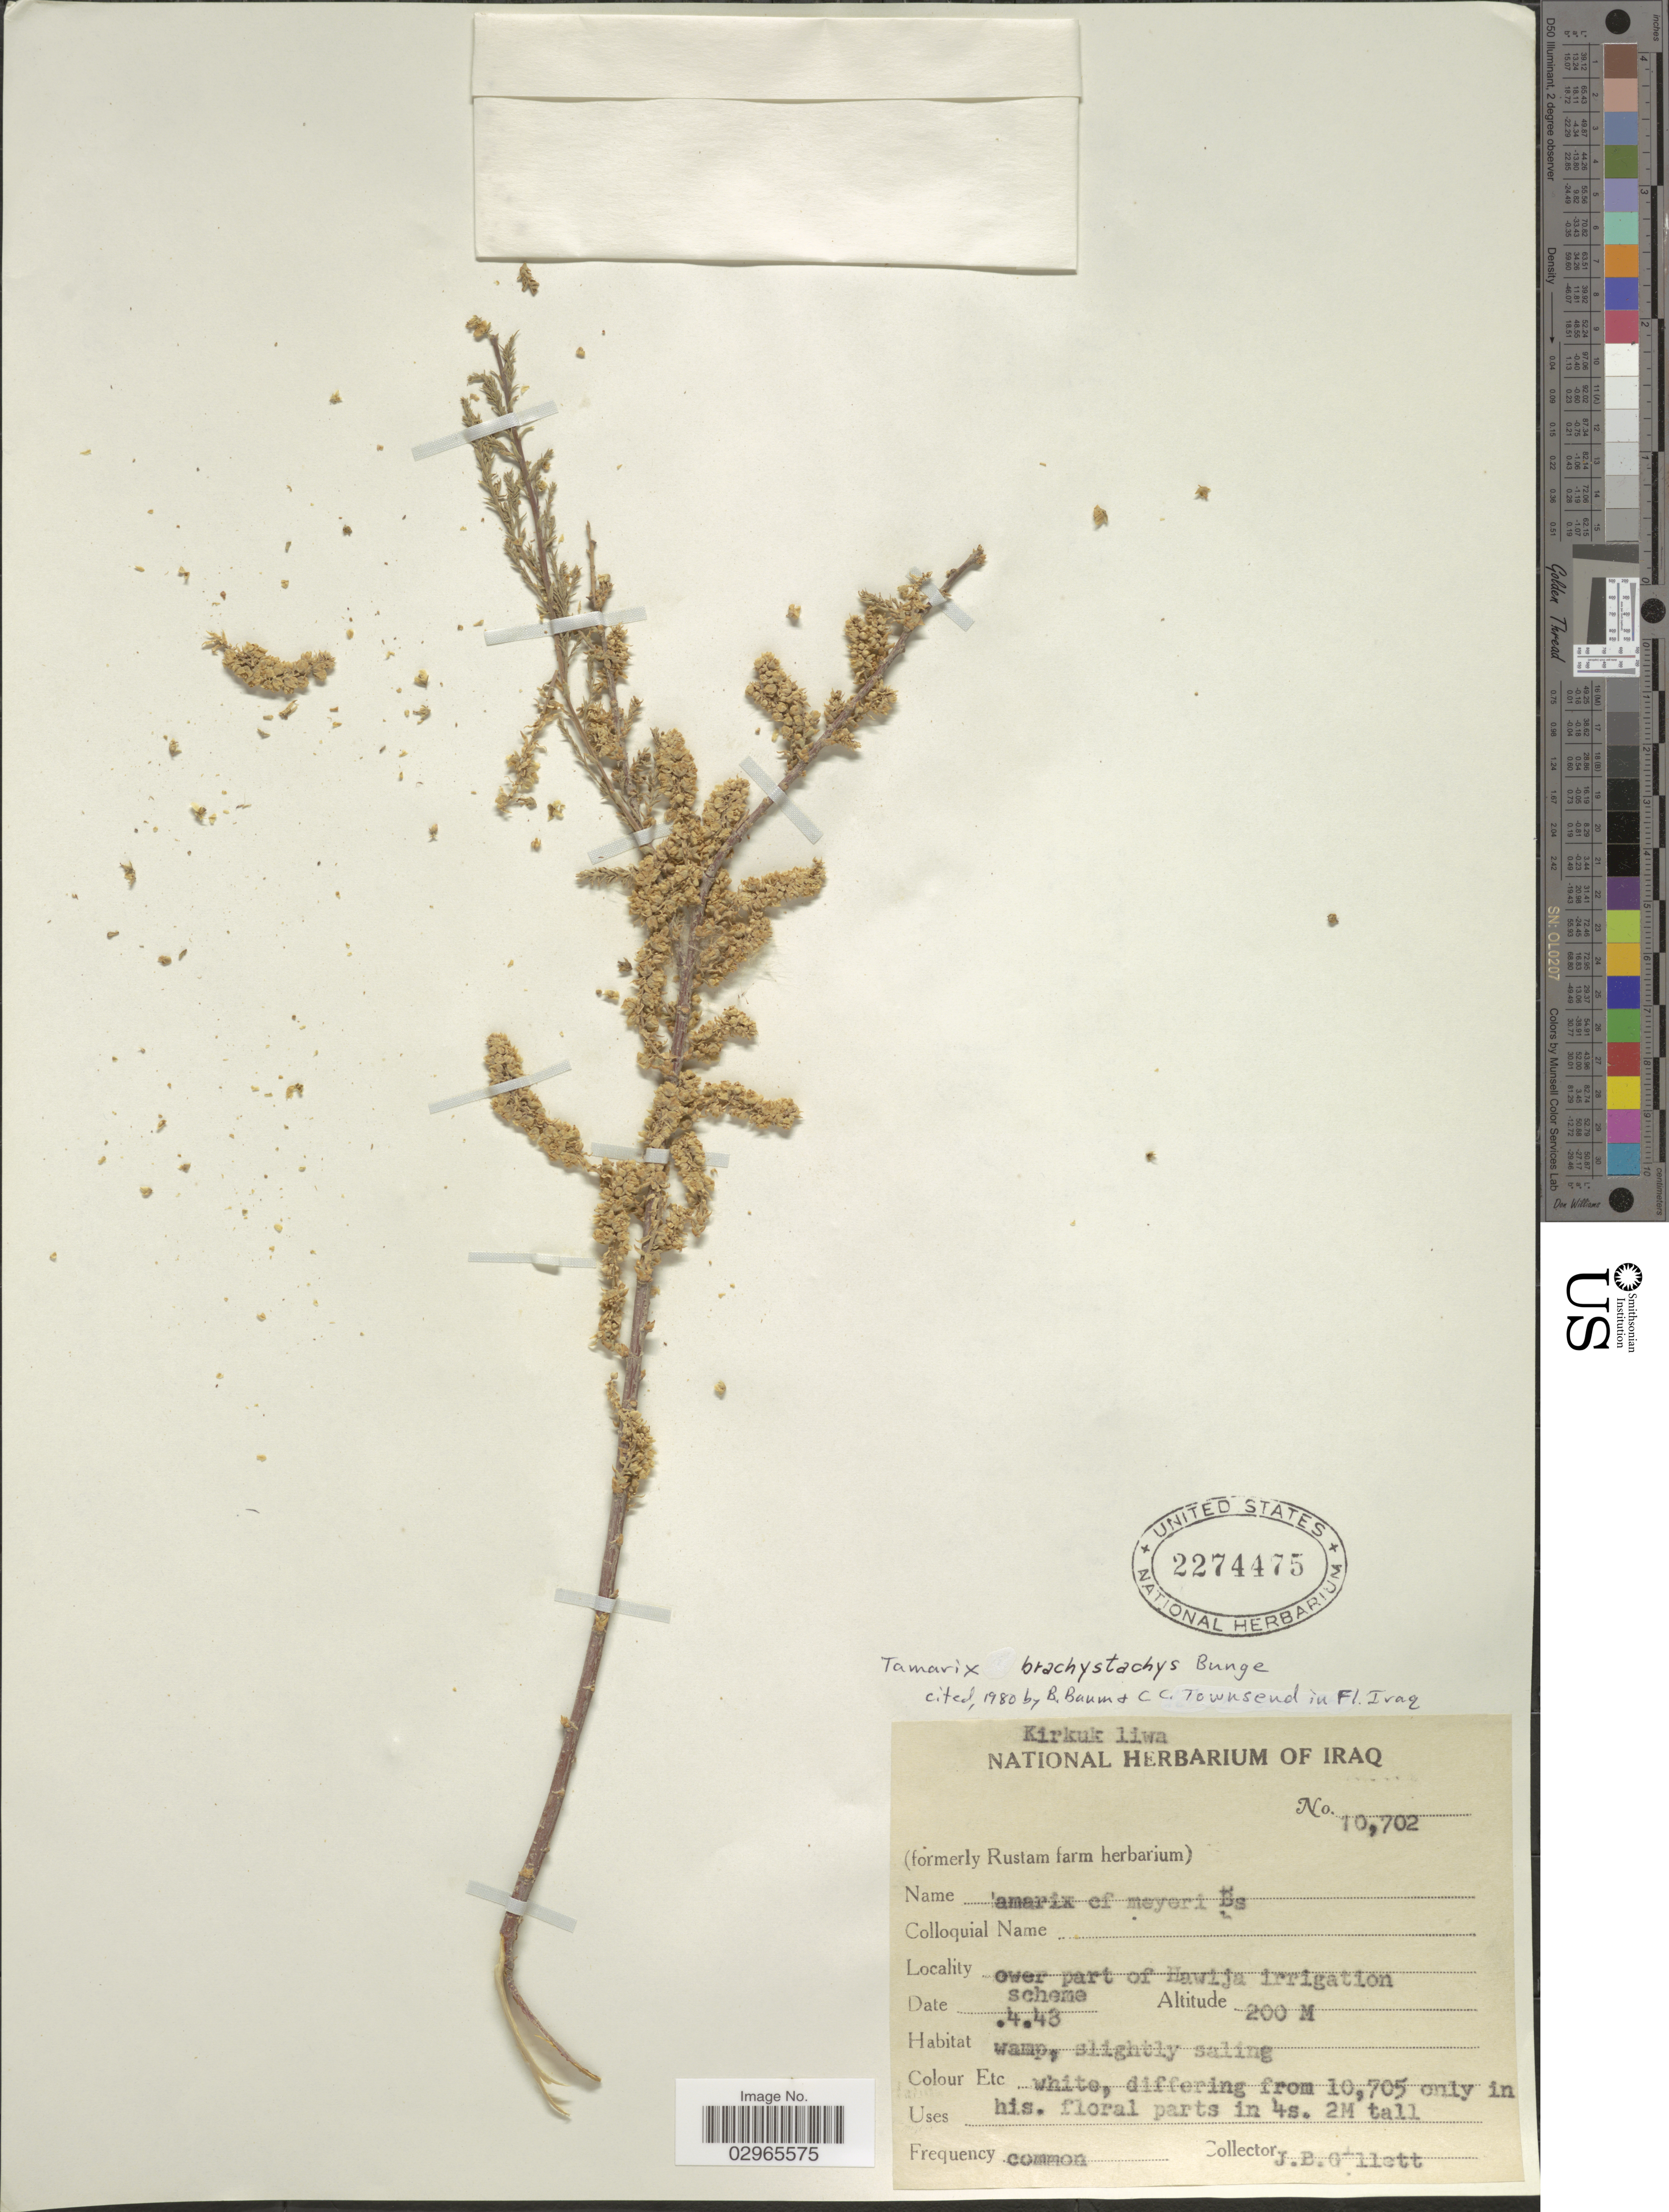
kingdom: Plantae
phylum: Tracheophyta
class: Magnoliopsida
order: Caryophyllales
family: Tamaricaceae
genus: Tamarix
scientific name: Tamarix brachystachys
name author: Bunge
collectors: J. B. Gillett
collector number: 10702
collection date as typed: Transcribed d/m/y: /4/43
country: Iraq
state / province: Kirkūk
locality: Kirkuk liwa. Ower part of Hawija irrigation scheme.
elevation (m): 200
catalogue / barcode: US 2274475